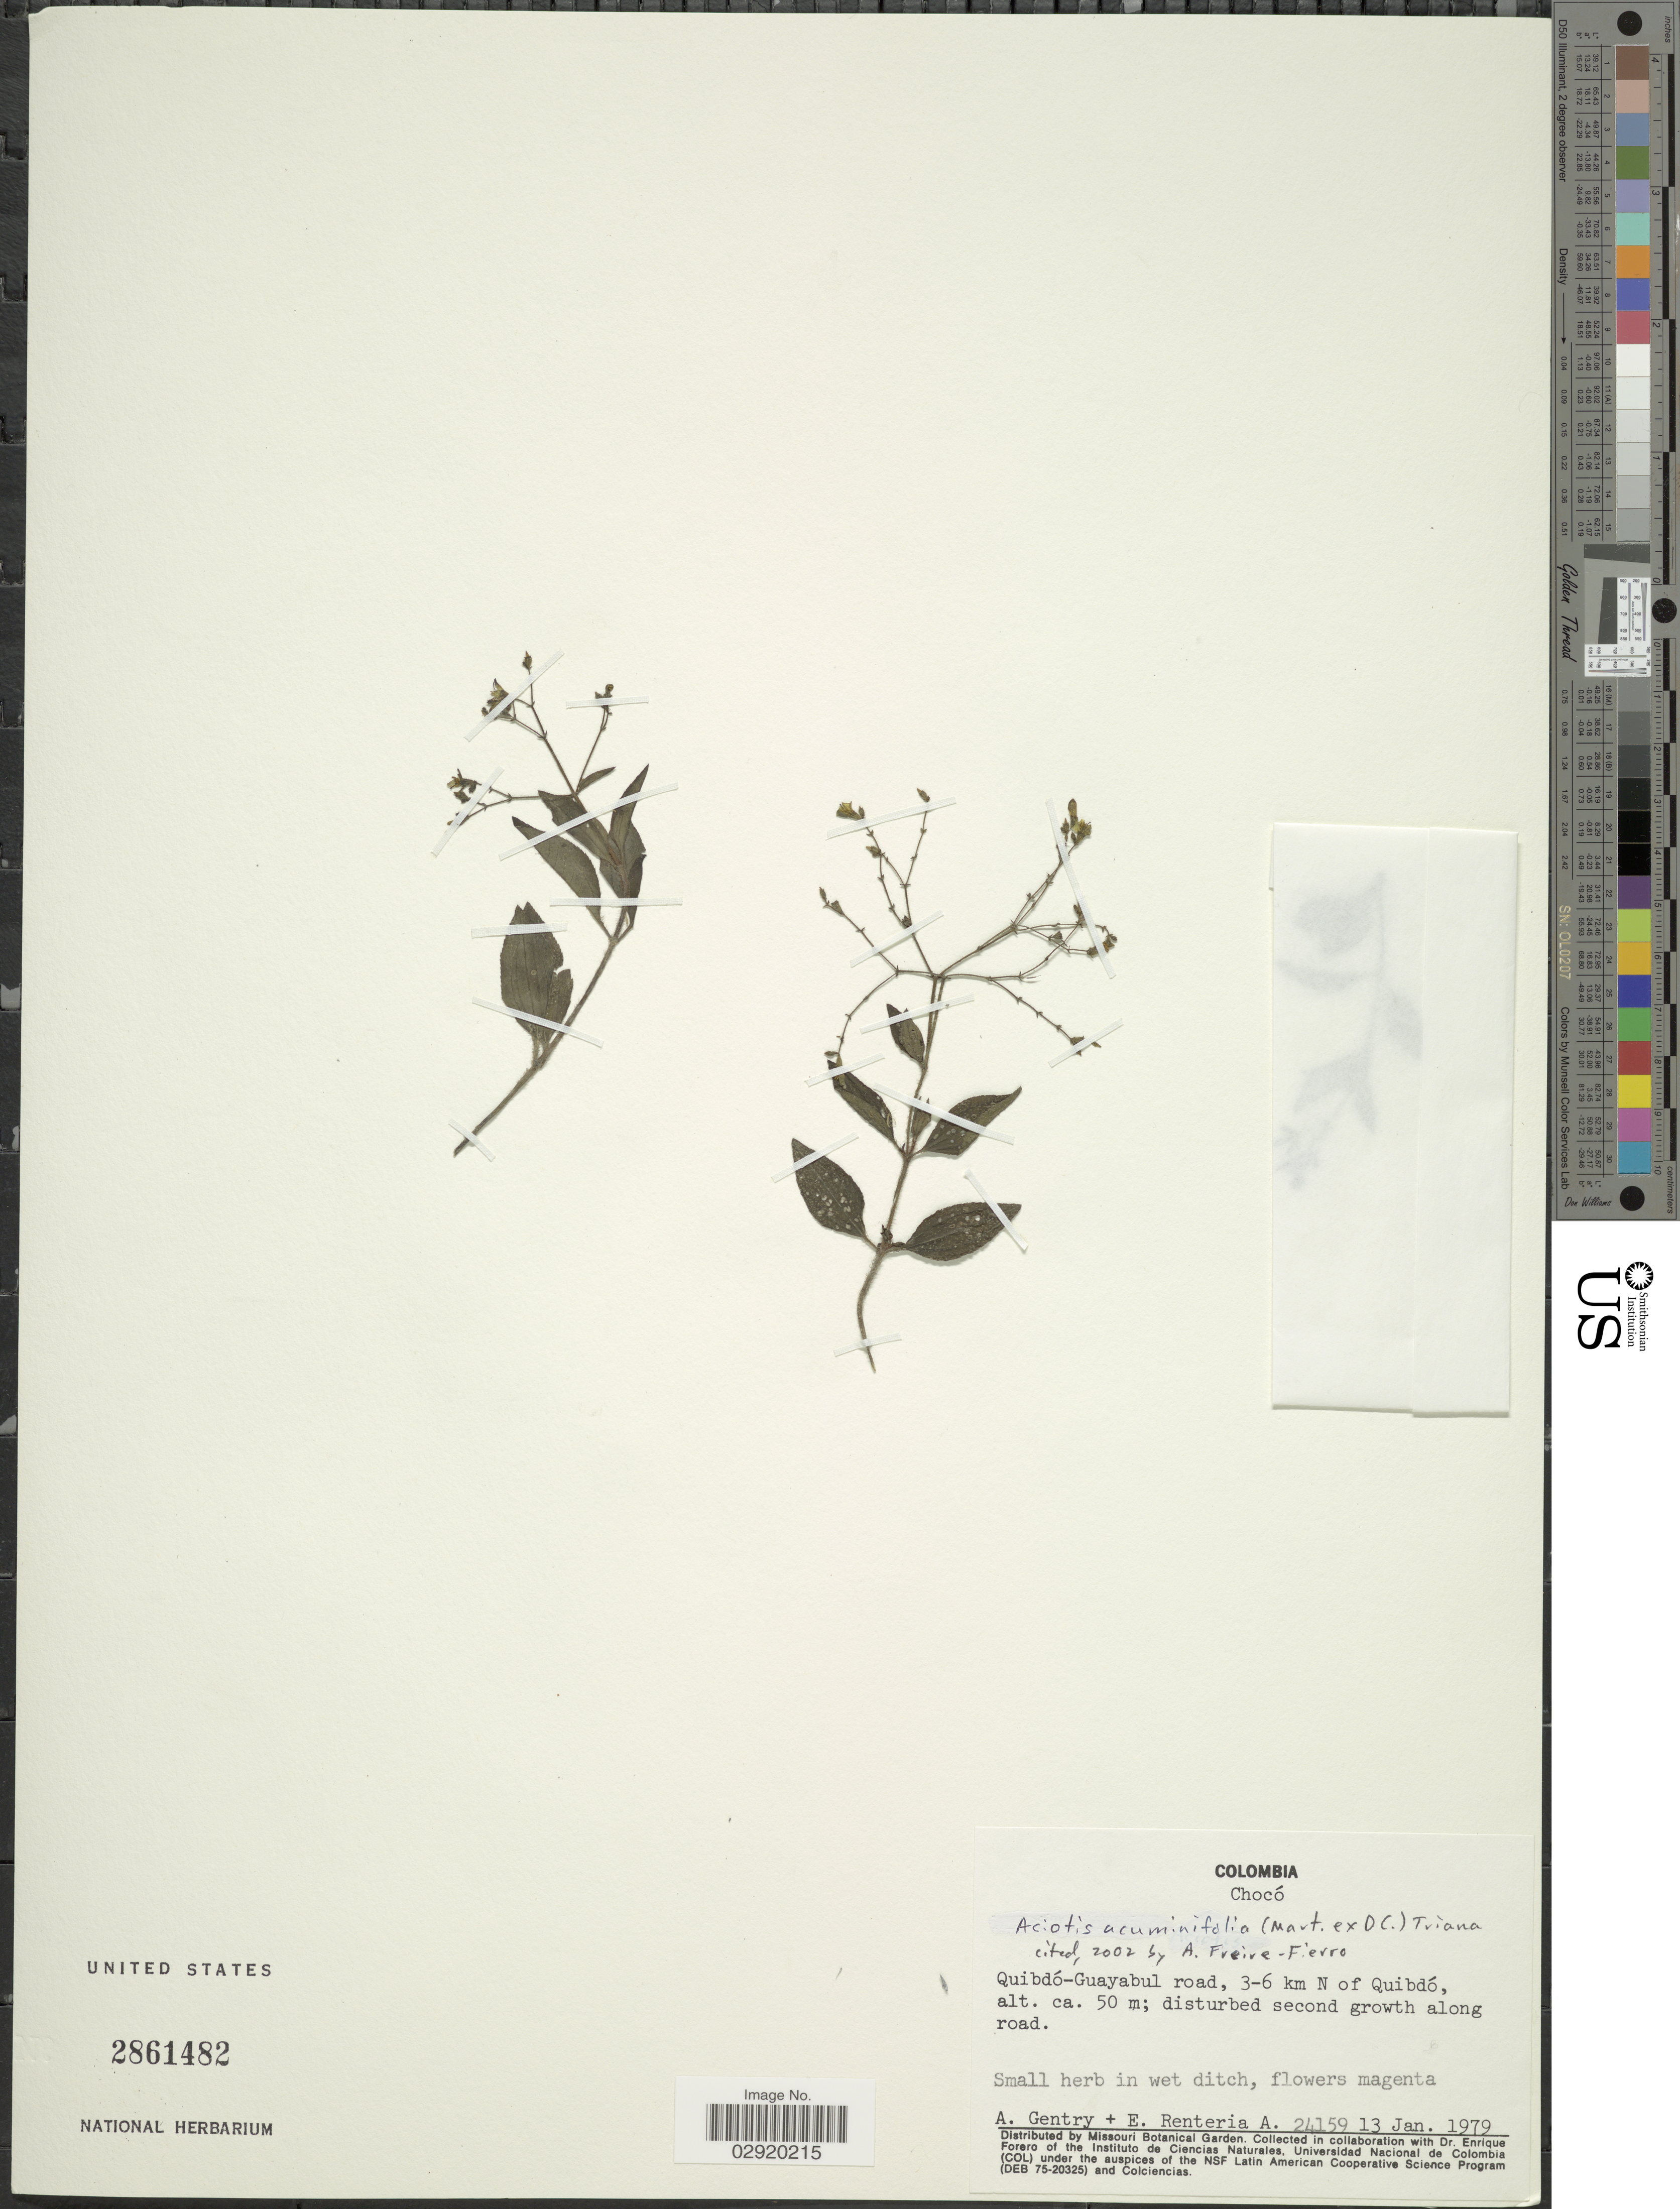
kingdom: Plantae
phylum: Tracheophyta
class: Magnoliopsida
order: Myrtales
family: Melastomataceae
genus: Aciotis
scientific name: Aciotis acuminifolia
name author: (Mart. ex DC.) Triana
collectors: A. H. Gentry & E. Renteria A.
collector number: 24159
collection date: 1979-01-13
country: Colombia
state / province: Chocó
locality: Quibdó-Guayabul road, 3-6 km N of Quibdó.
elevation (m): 50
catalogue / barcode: US 2861482